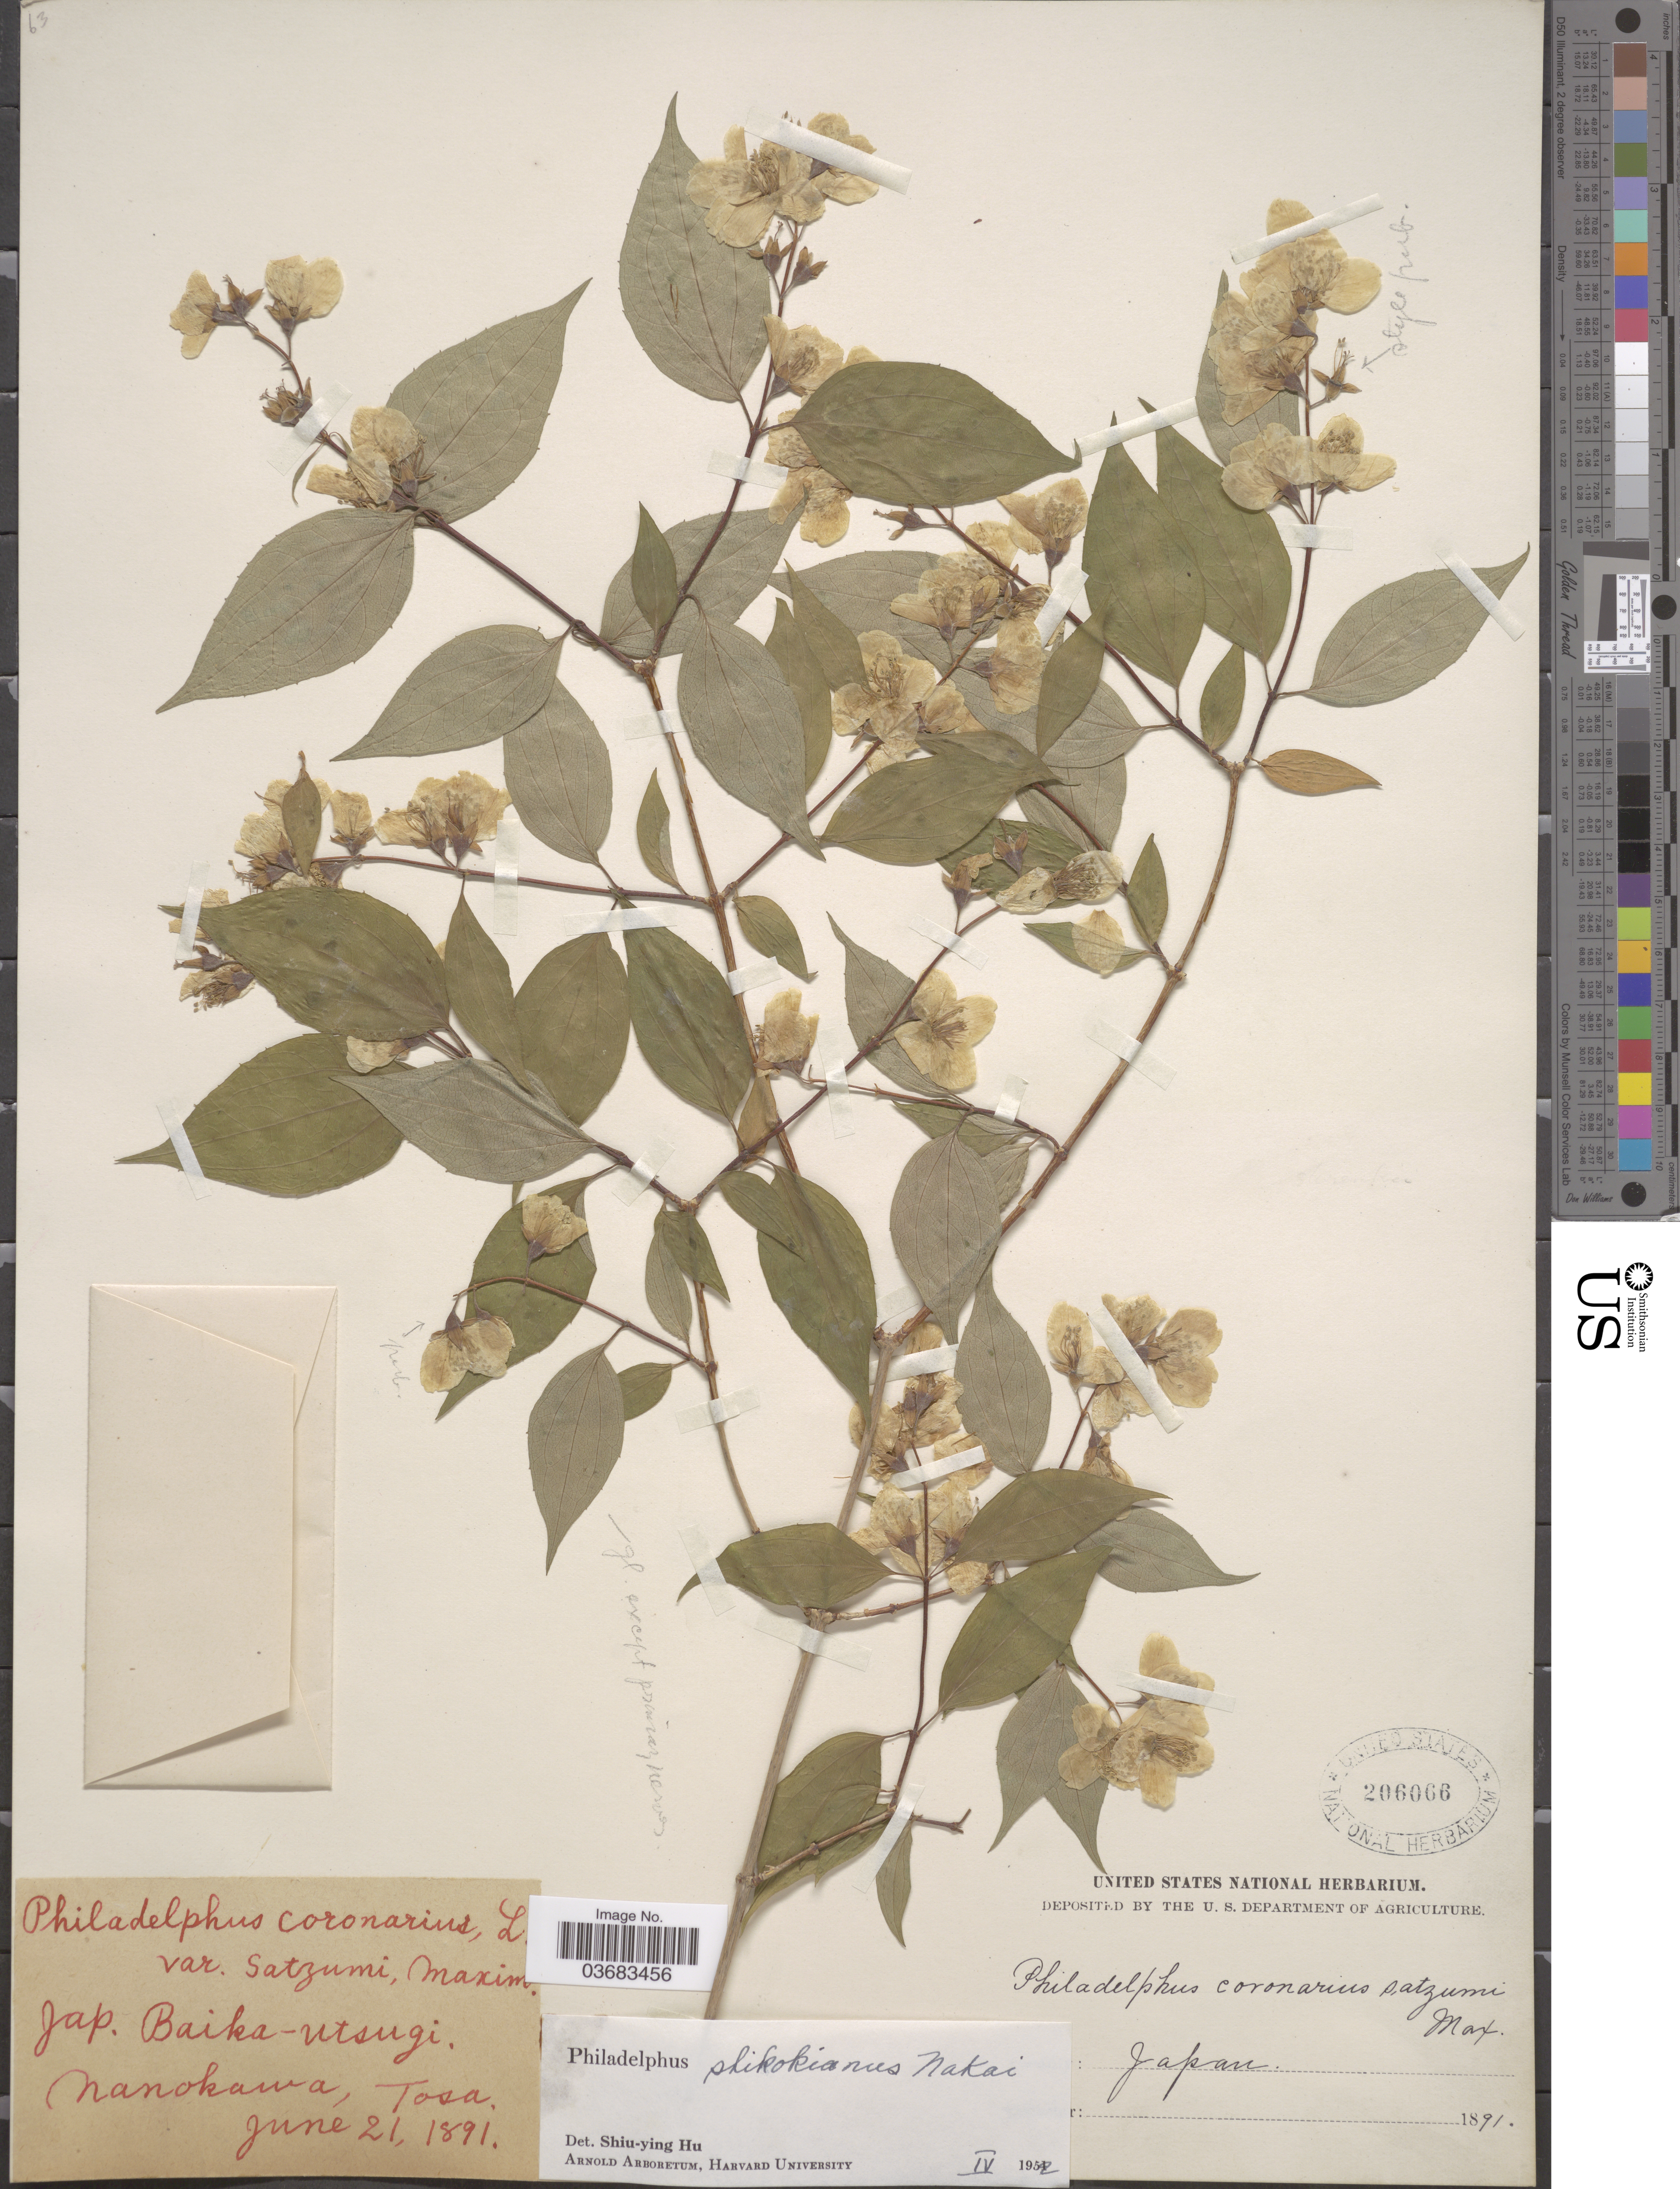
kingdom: Plantae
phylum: Tracheophyta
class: Magnoliopsida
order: Cornales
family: Hydrangeaceae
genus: Philadelphus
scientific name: Philadelphus shikokianus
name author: Nakai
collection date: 1891-06-21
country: Japan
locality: Nanokawa, Tosa.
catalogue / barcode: US 206066